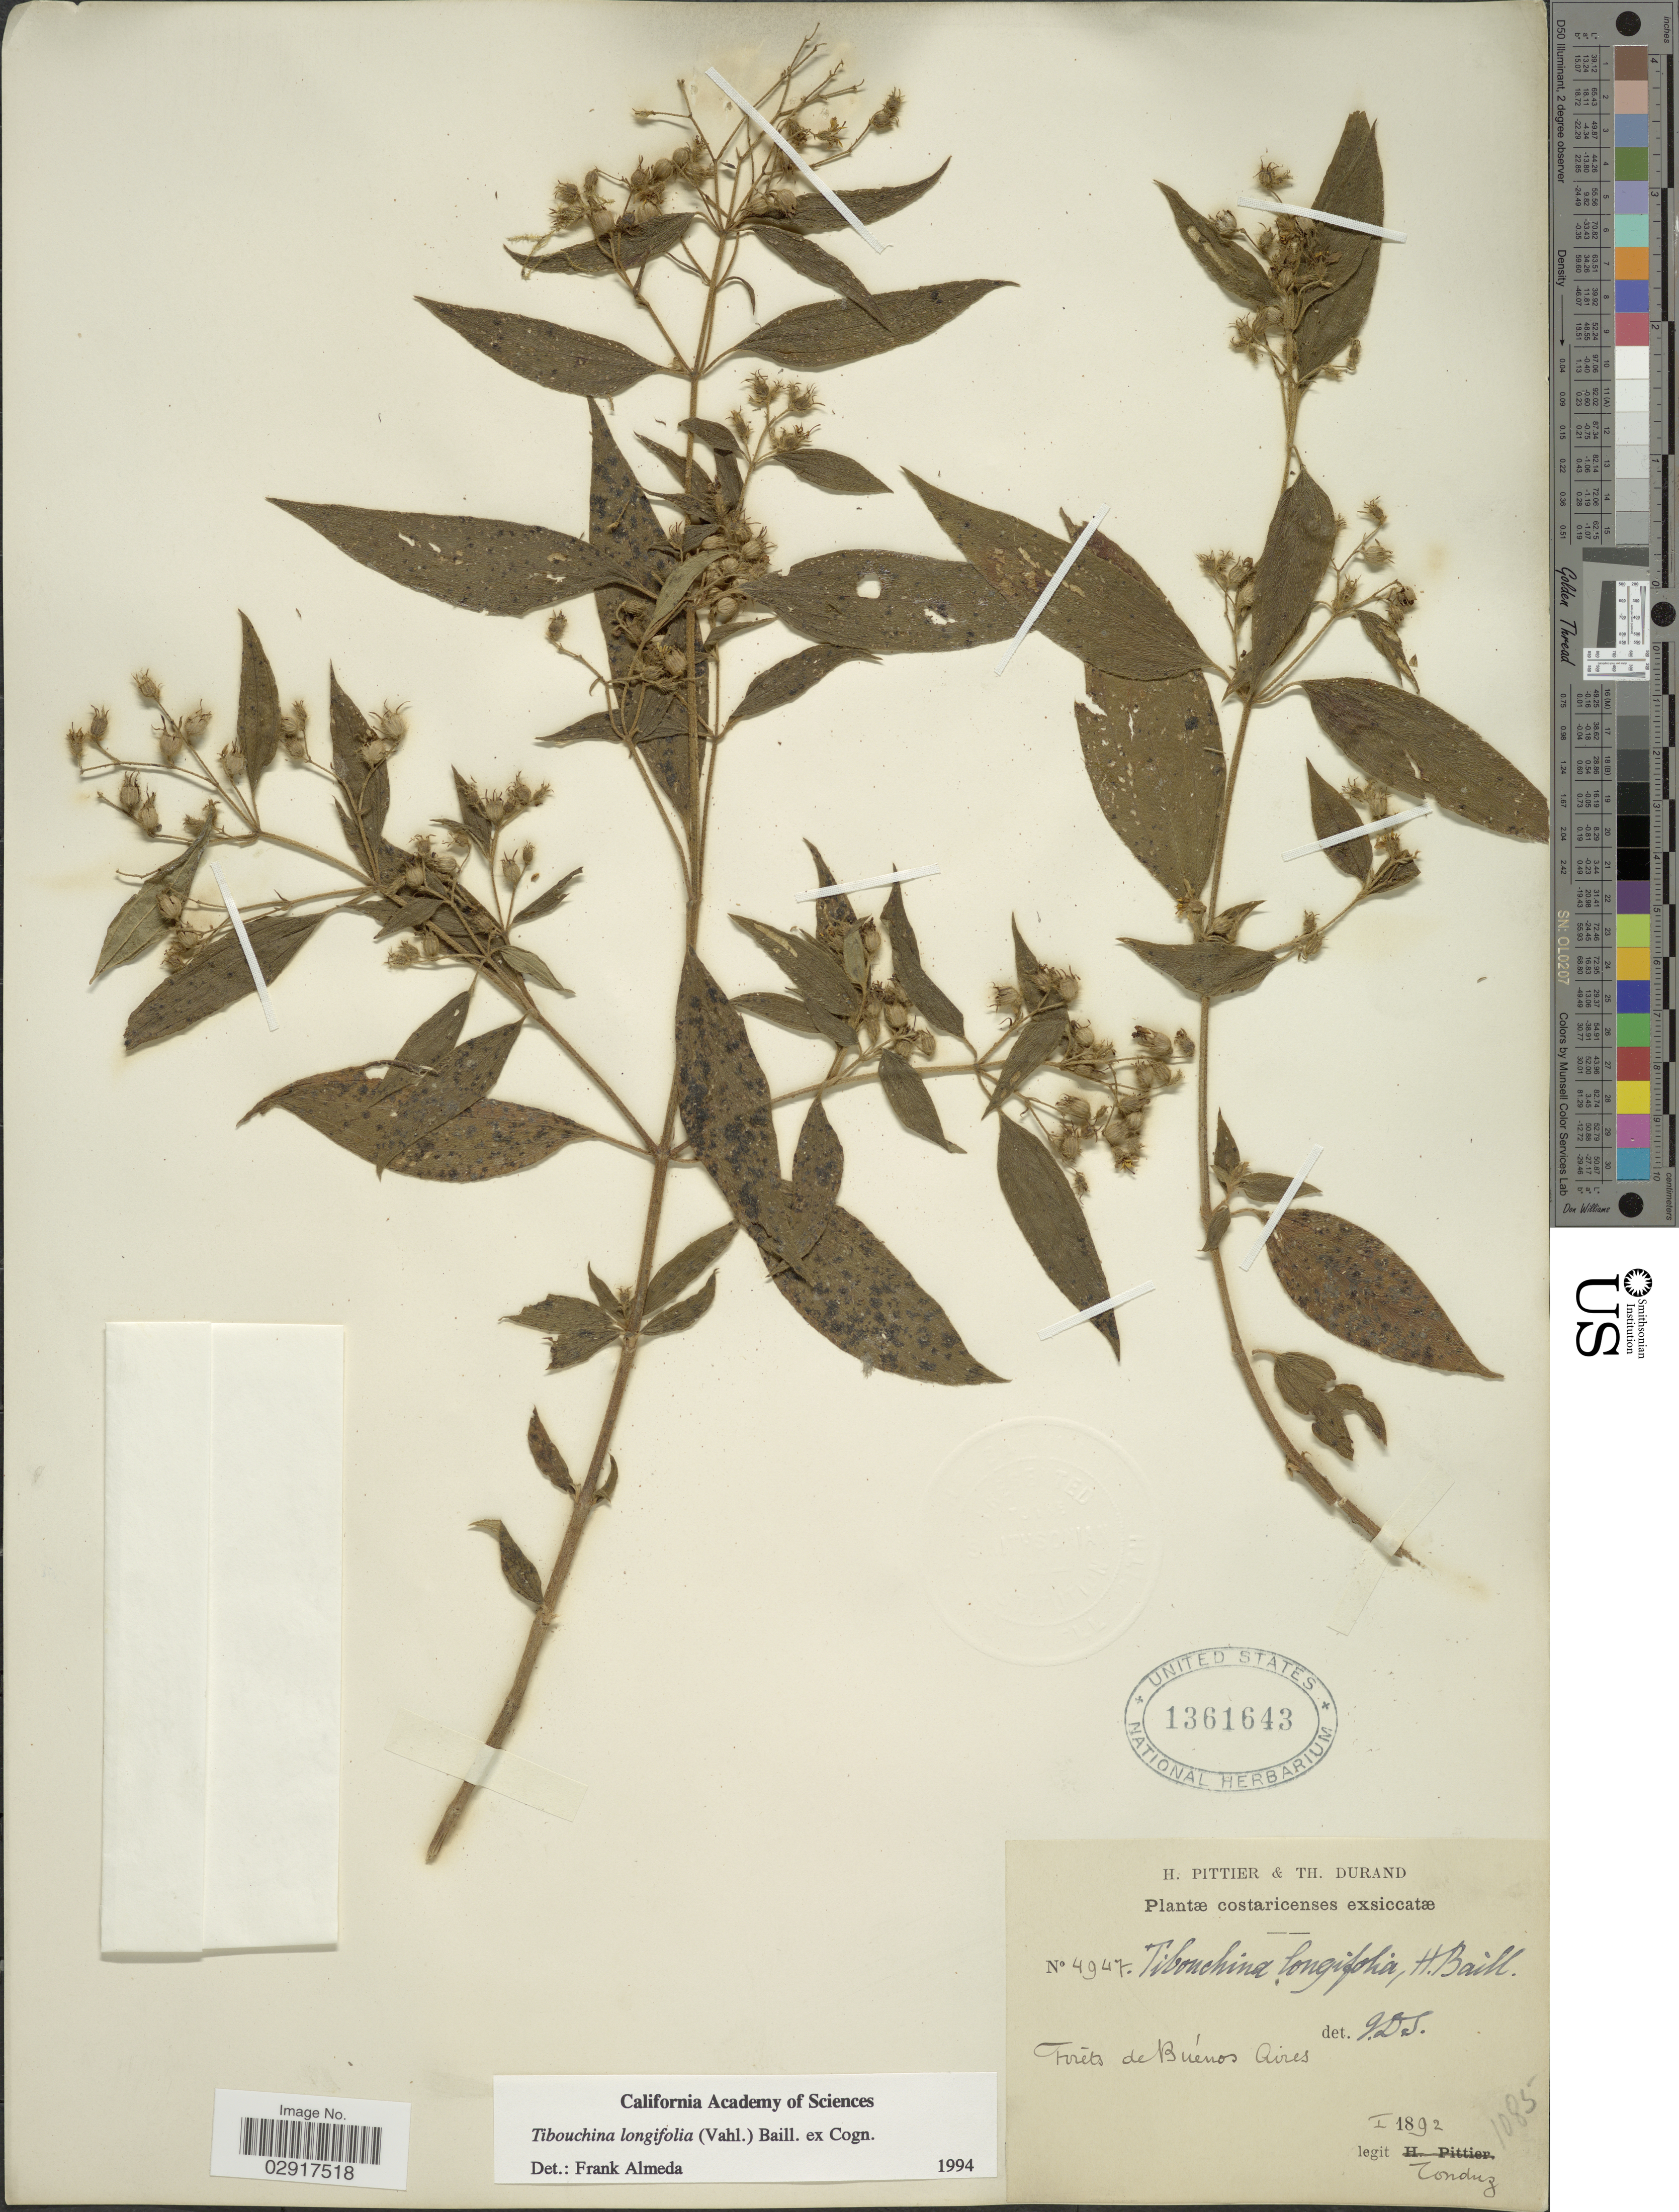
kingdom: Plantae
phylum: Tracheophyta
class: Magnoliopsida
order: Myrtales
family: Melastomataceae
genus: Chaetogastra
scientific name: Chaetogastra longifolia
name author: (Vahl) DC.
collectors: Tonduz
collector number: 4947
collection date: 1892-01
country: Costa Rica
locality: Costaricenses. Foréts de Buénos Aires.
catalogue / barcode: US 1361643